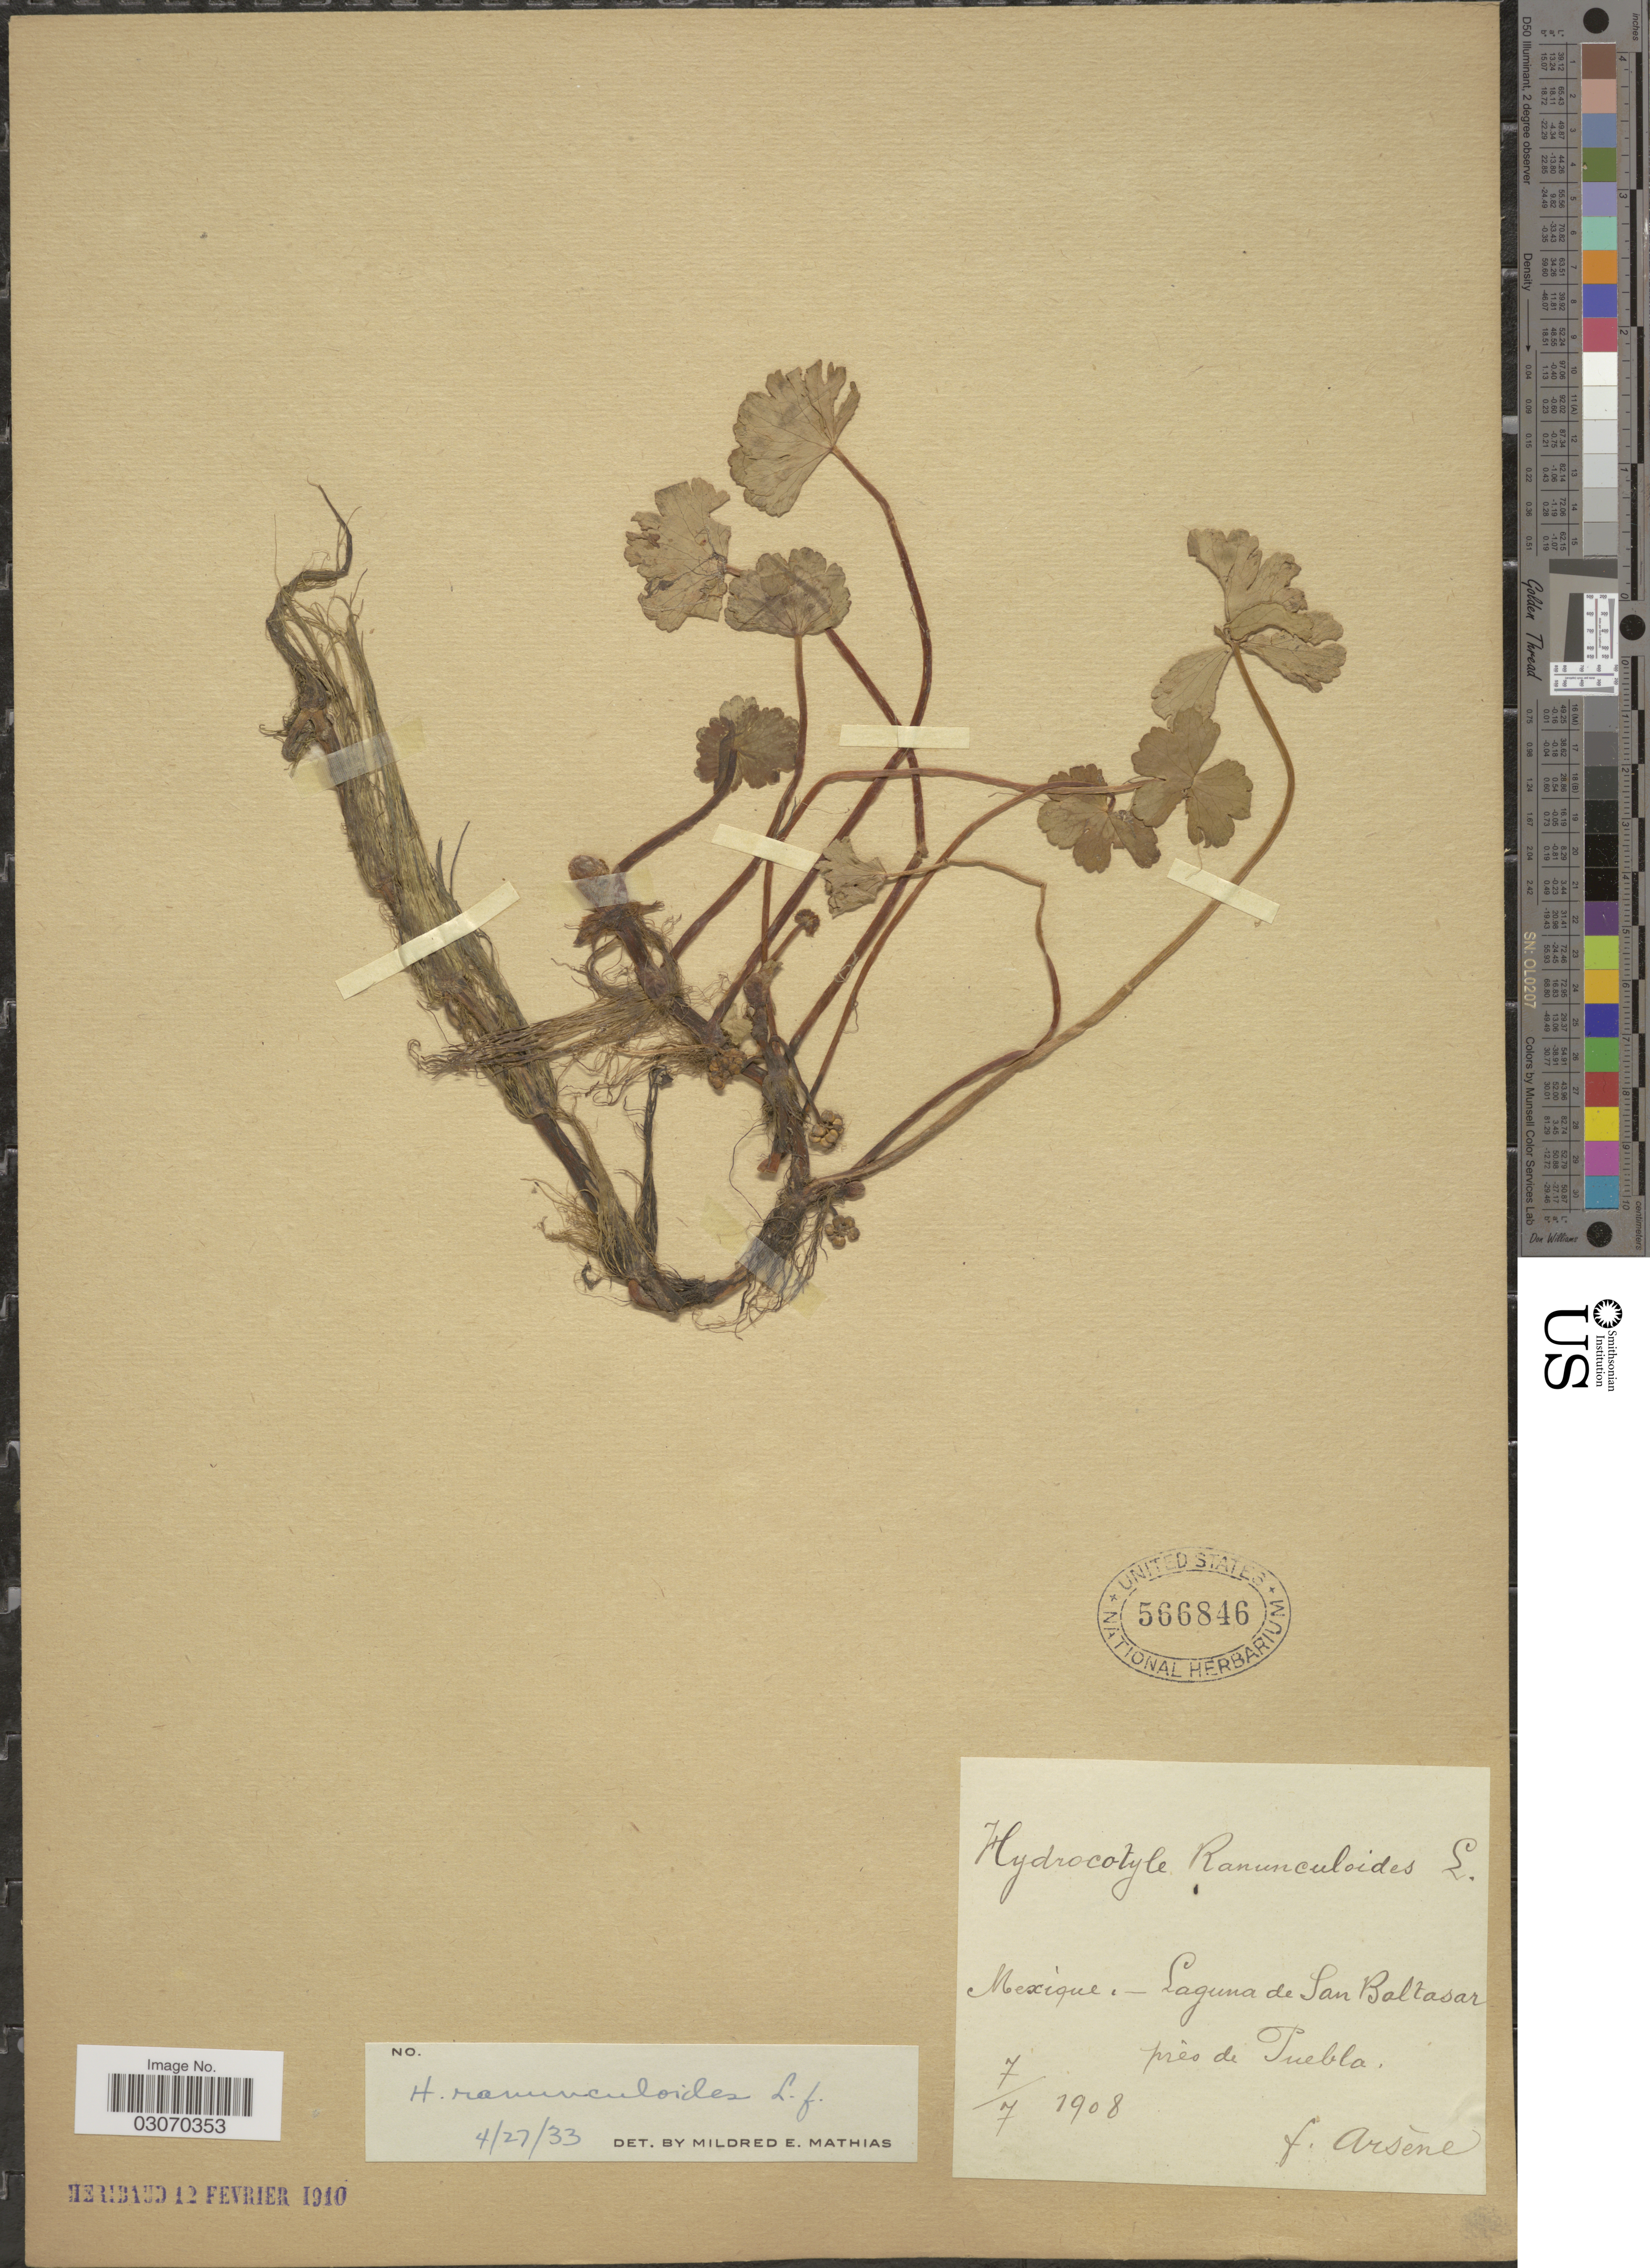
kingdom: Plantae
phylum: Tracheophyta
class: Magnoliopsida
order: Apiales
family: Araliaceae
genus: Hydrocotyle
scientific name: Hydrocotyle ranunculoides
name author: L. f.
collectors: F. Arsène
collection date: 1908-07-07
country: Mexico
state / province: Puebla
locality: Laguna de San Baltasar. Près de Puebla.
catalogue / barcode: US 566846